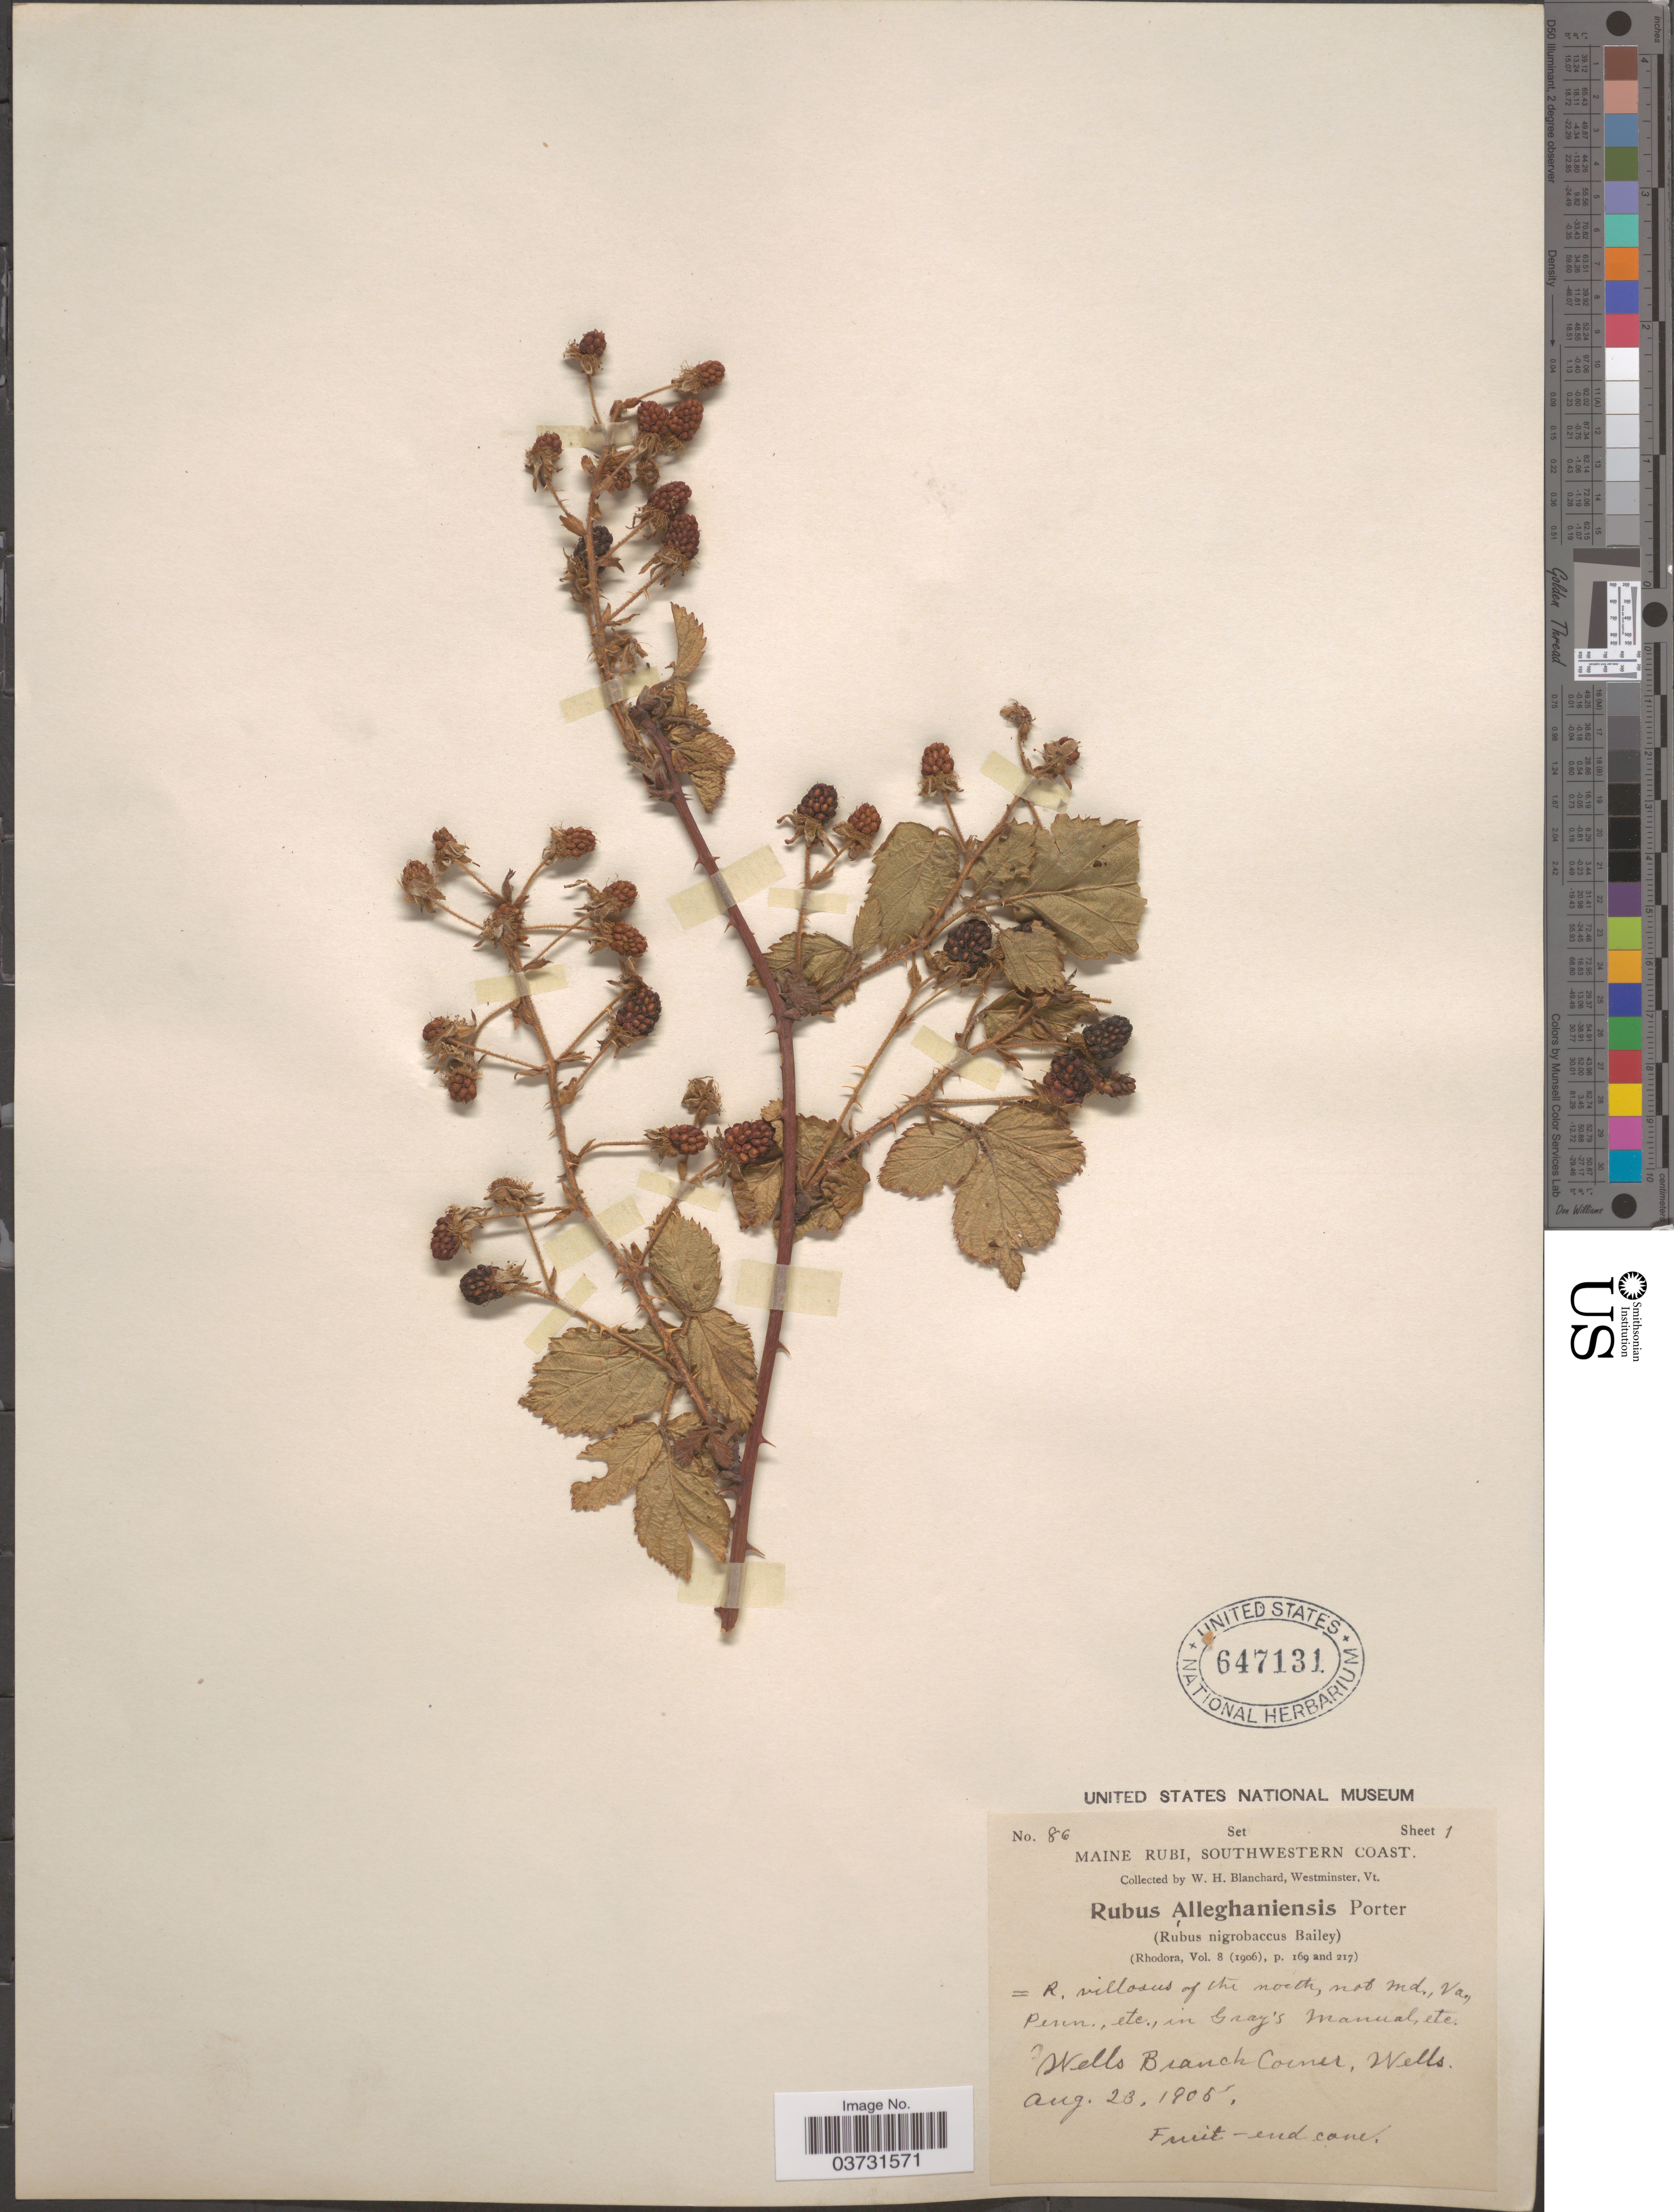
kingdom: Plantae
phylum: Tracheophyta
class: Magnoliopsida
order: Rosales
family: Rosaceae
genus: Rubus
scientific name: Rubus nigrobaccus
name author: L.H. Bailey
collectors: W. H. Blanchard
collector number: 86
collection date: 1905-08-23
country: United States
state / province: Maine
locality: Southwestern Coast. R. villosus of the north, nat md., Va, Penn., etc., in Gray's Manual, etc. [unsure placement] Wells Branch Corner, Wells.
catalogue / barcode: US 647131